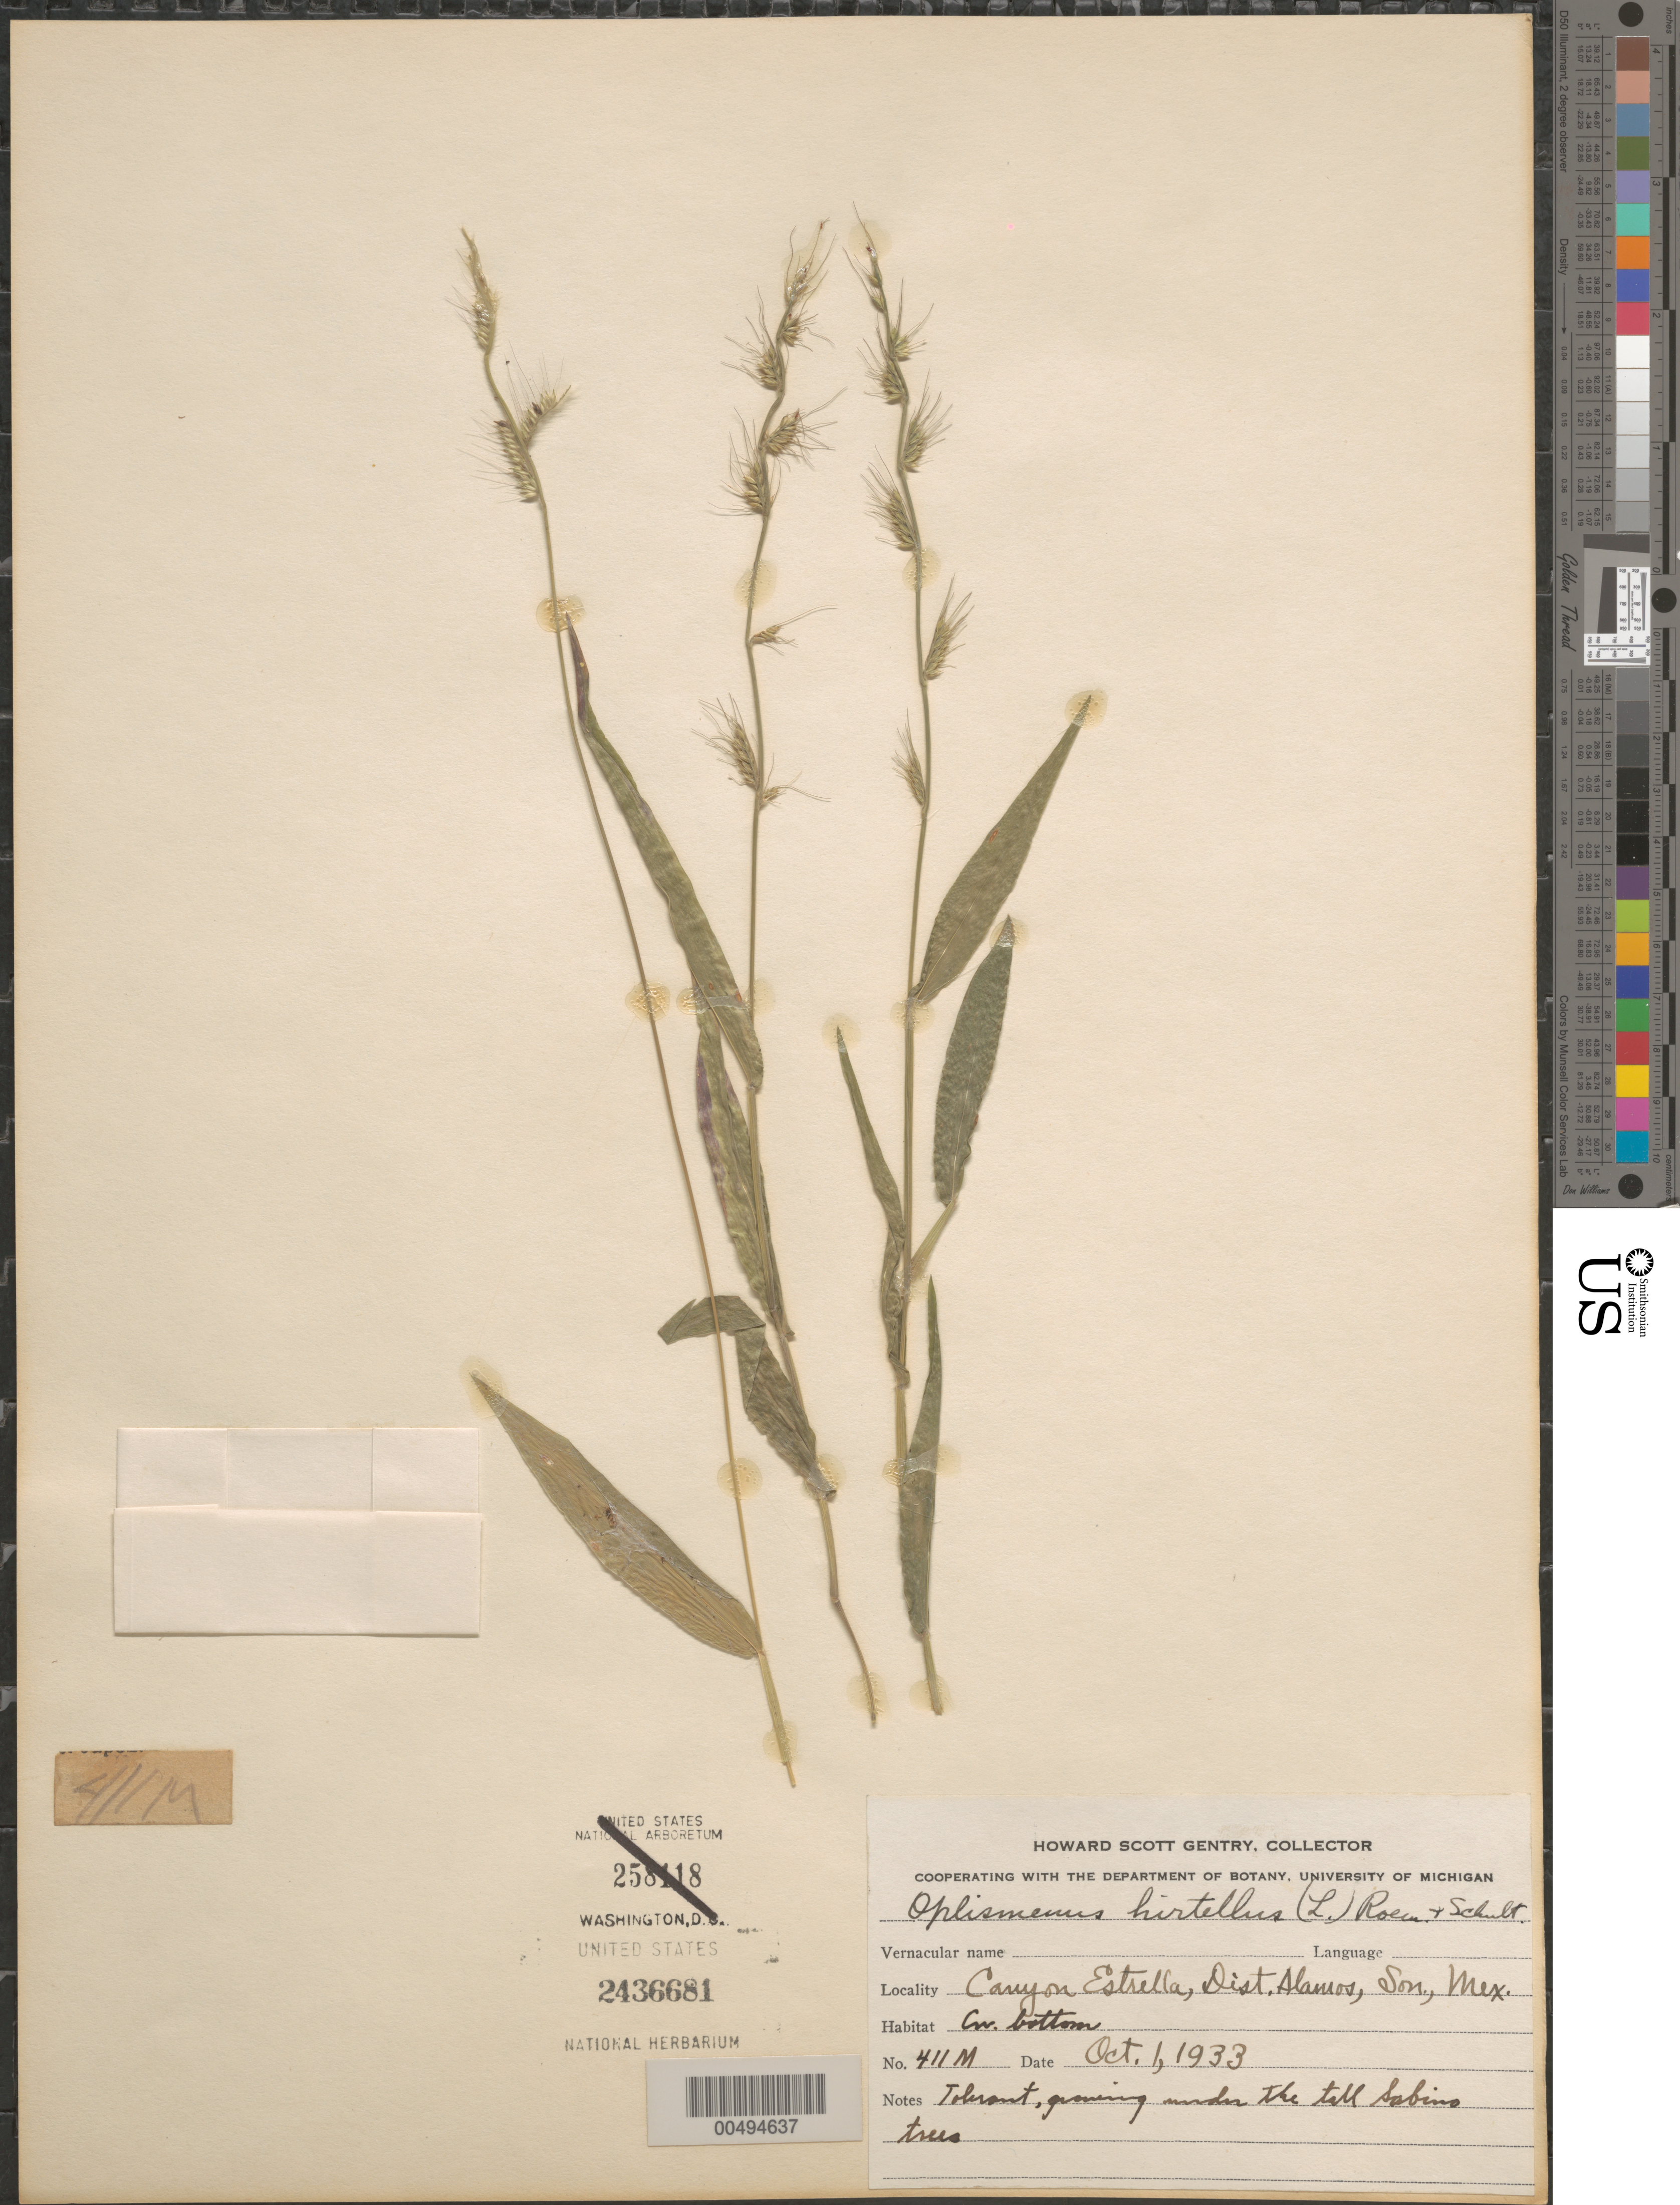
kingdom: Plantae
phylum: Tracheophyta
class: Liliopsida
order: Poales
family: Poaceae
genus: Oplismenus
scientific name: Oplismenus hirtellus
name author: (L.) P. Beauv.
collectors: H. S. Gentry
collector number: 411M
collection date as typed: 1 Oct 1933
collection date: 1933-10-01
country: Mexico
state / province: Sonora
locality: Canyon Estrella, Dist: Alamos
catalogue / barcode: US 2436681